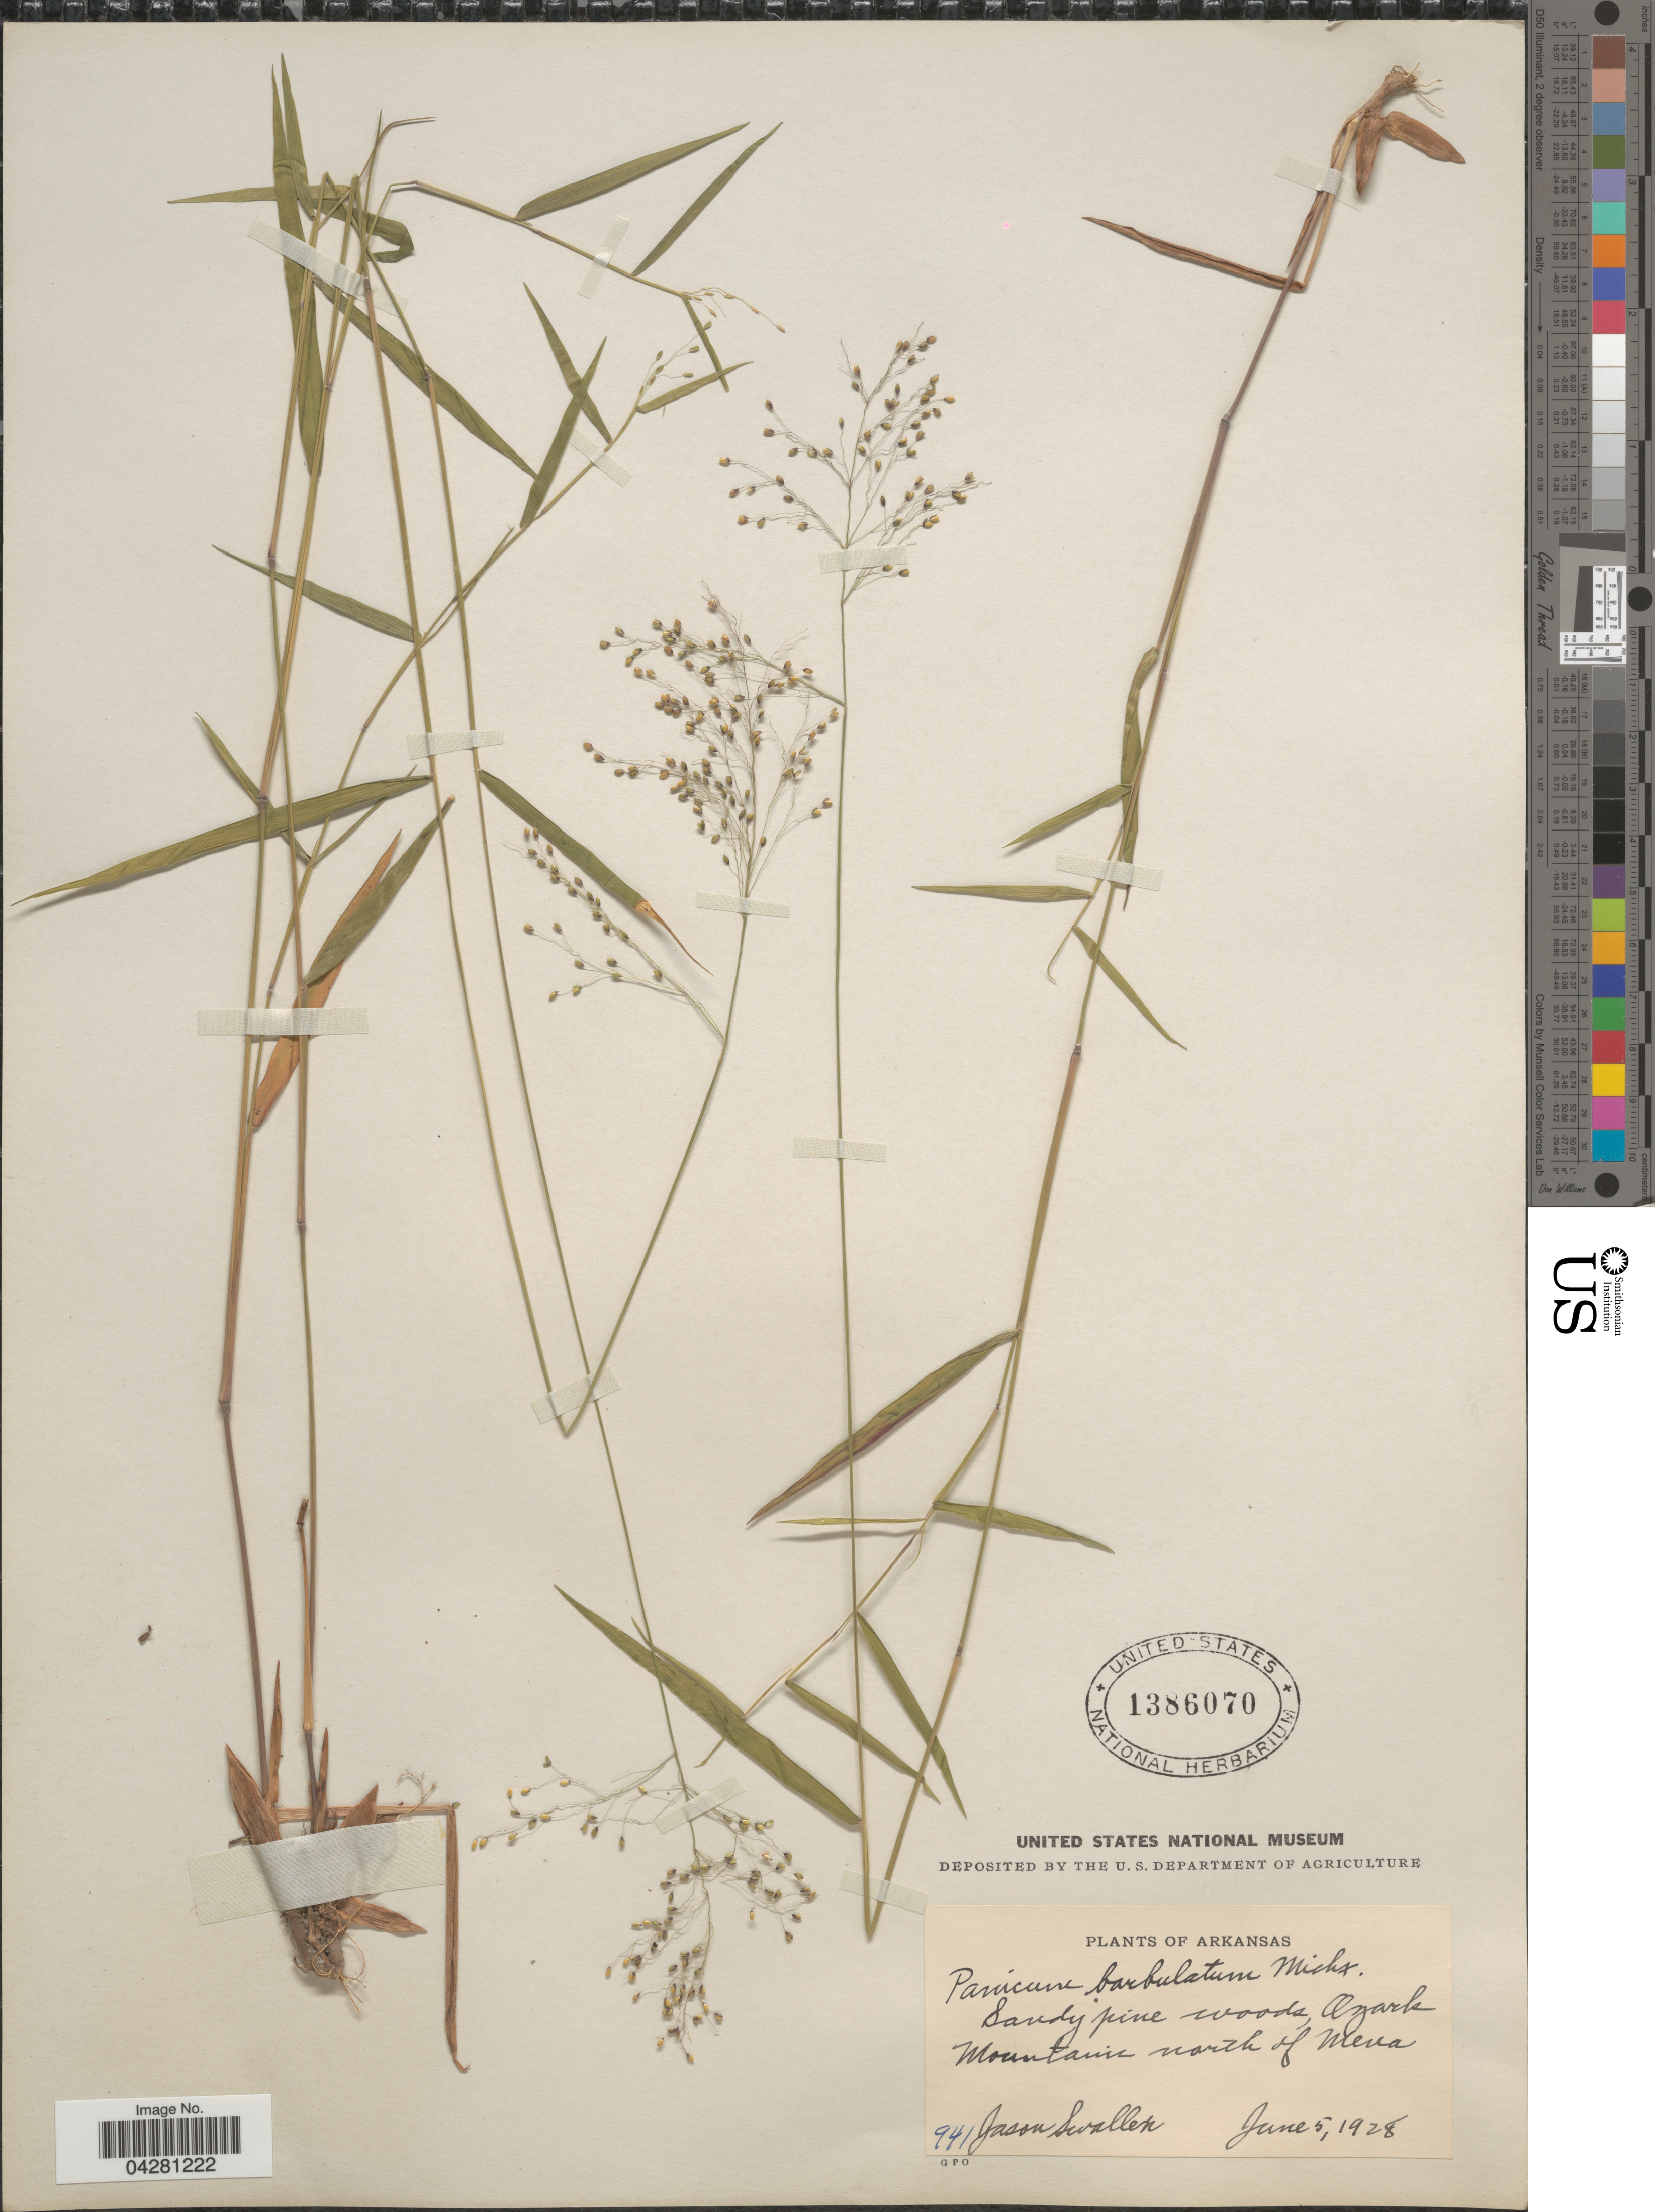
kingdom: Plantae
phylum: Tracheophyta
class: Liliopsida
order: Poales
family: Poaceae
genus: Dichanthelium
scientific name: Dichanthelium dichotomum var. dichotomum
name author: (L.) Gould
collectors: J. R. Swallen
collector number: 941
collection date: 1928-06-05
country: United States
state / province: Arkansas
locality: Sandy pine woods, Ozark Mountain north of Mena.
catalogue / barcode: US 1386070